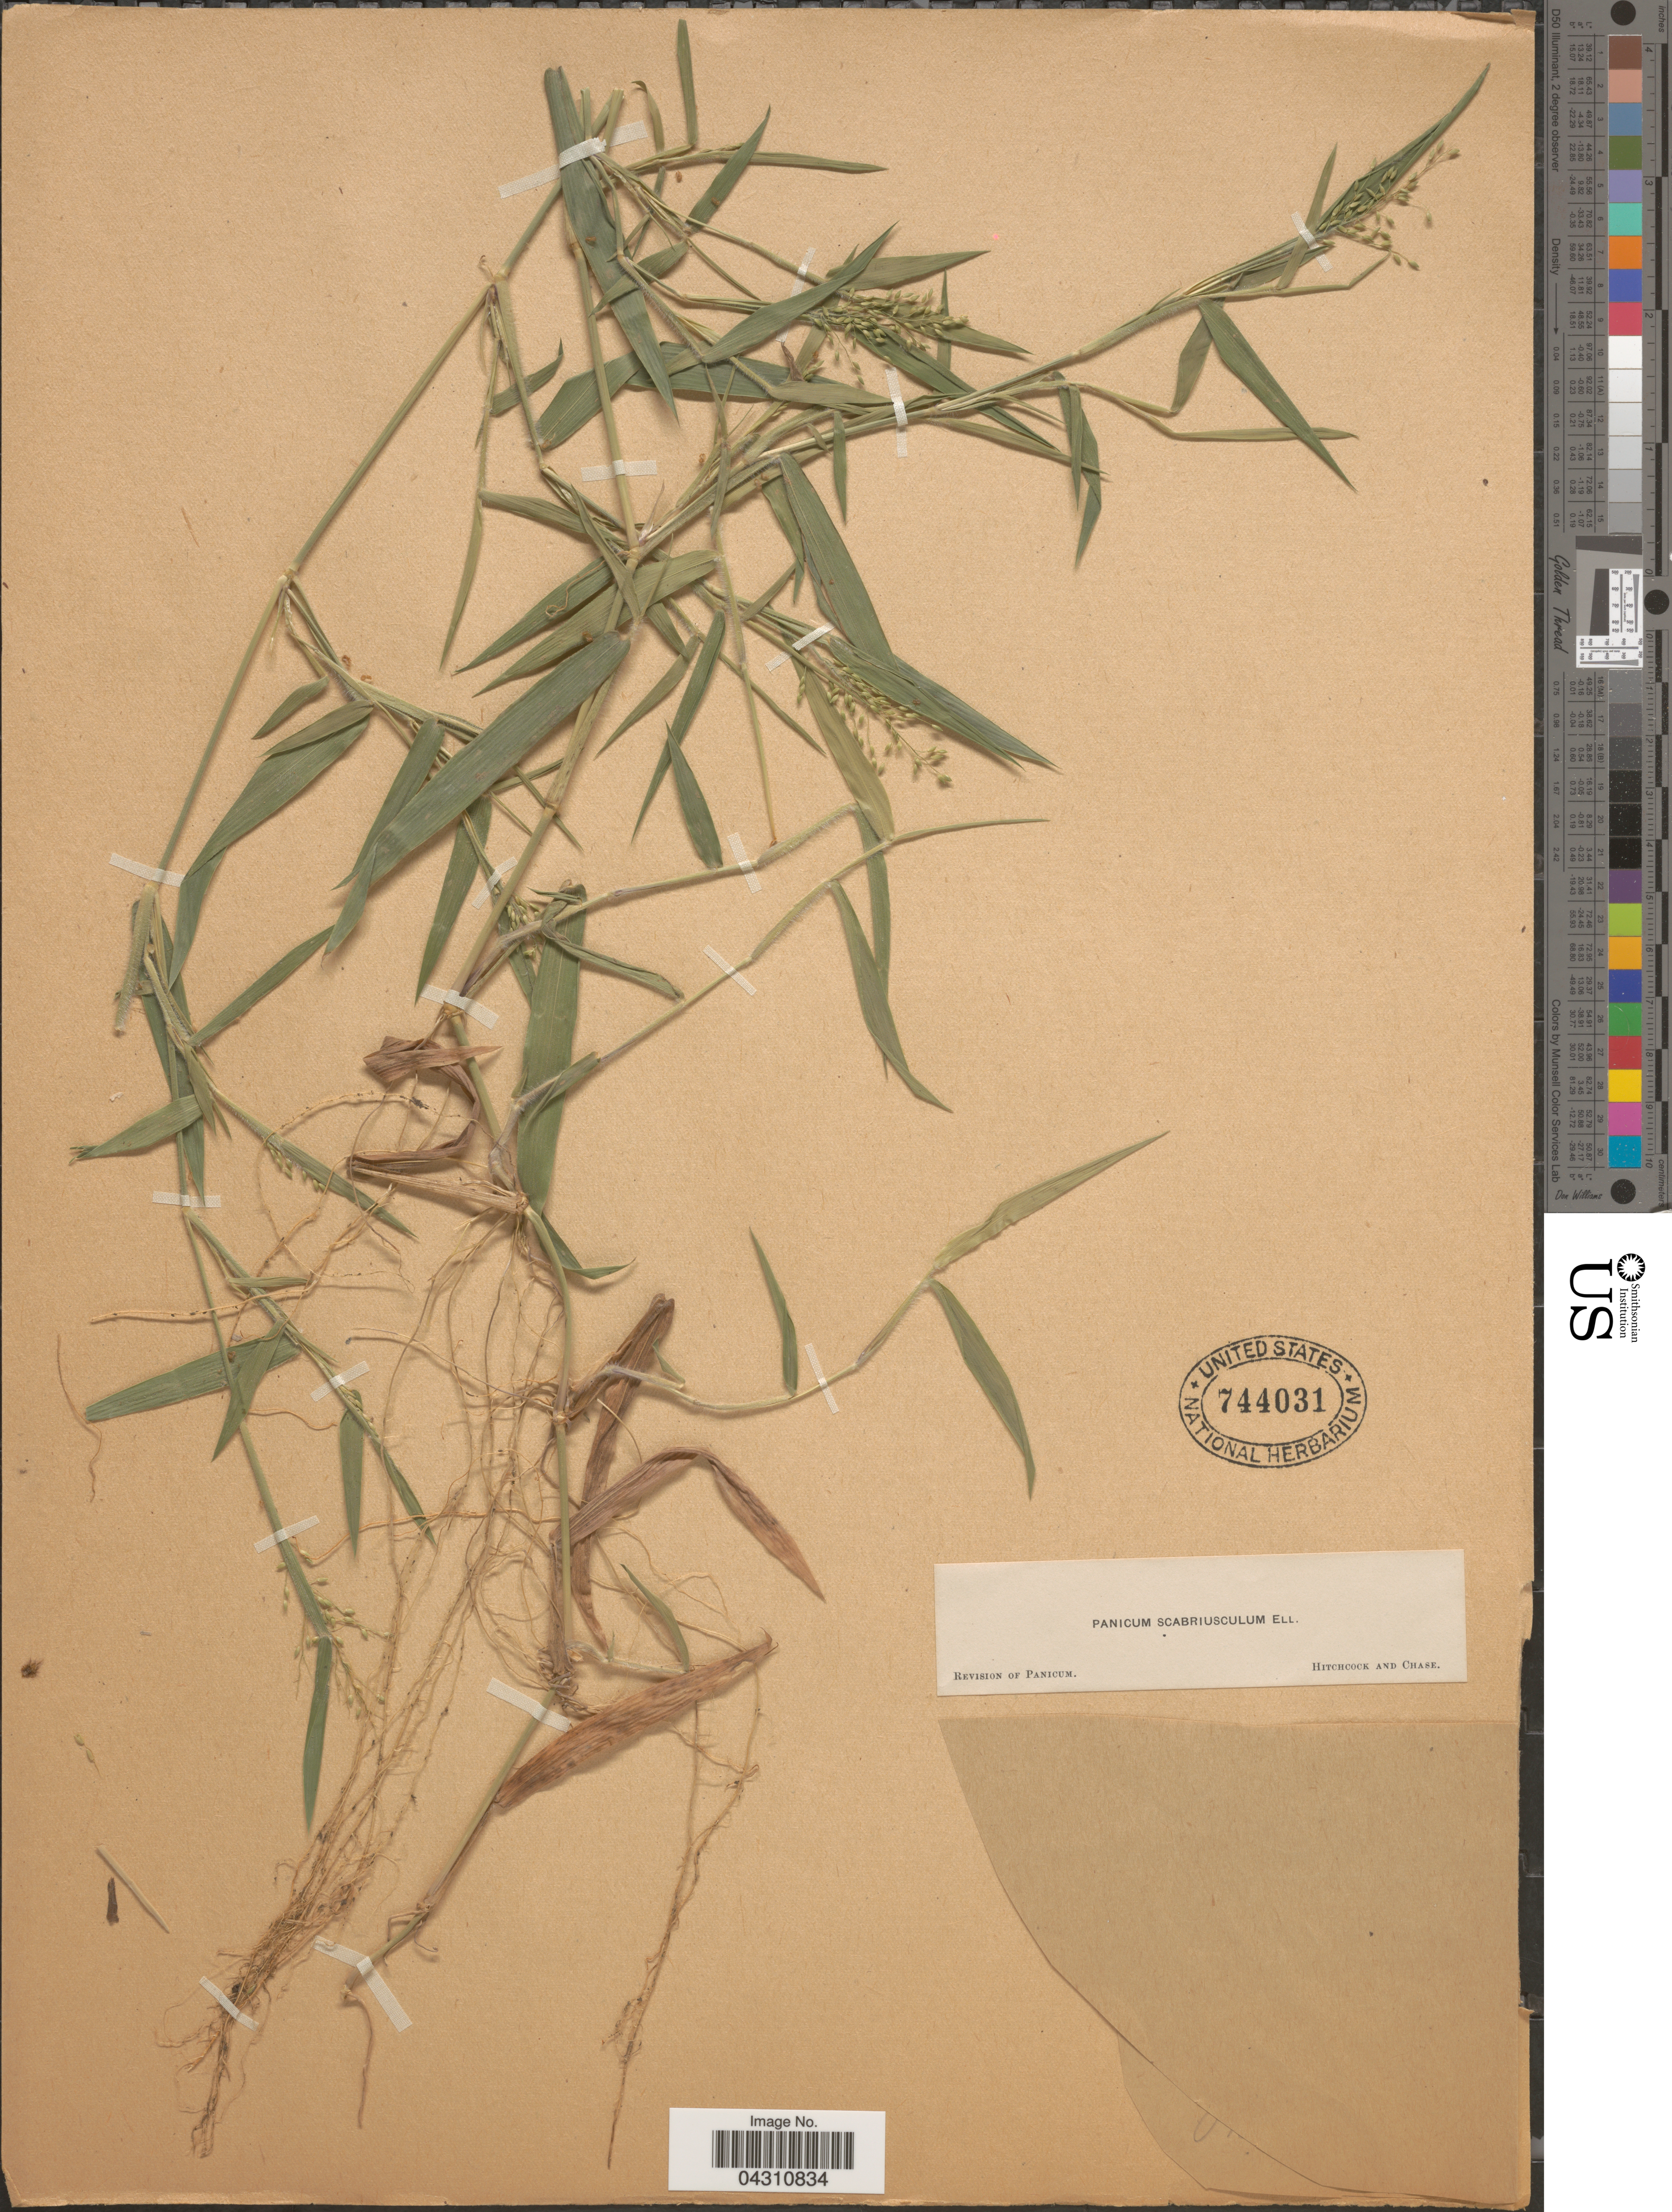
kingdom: Plantae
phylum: Tracheophyta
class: Liliopsida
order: Poales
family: Poaceae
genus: Dichanthelium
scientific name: Dichanthelium scabriusculum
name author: (Elliott) Gould & C.A. Clark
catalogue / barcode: US 744031